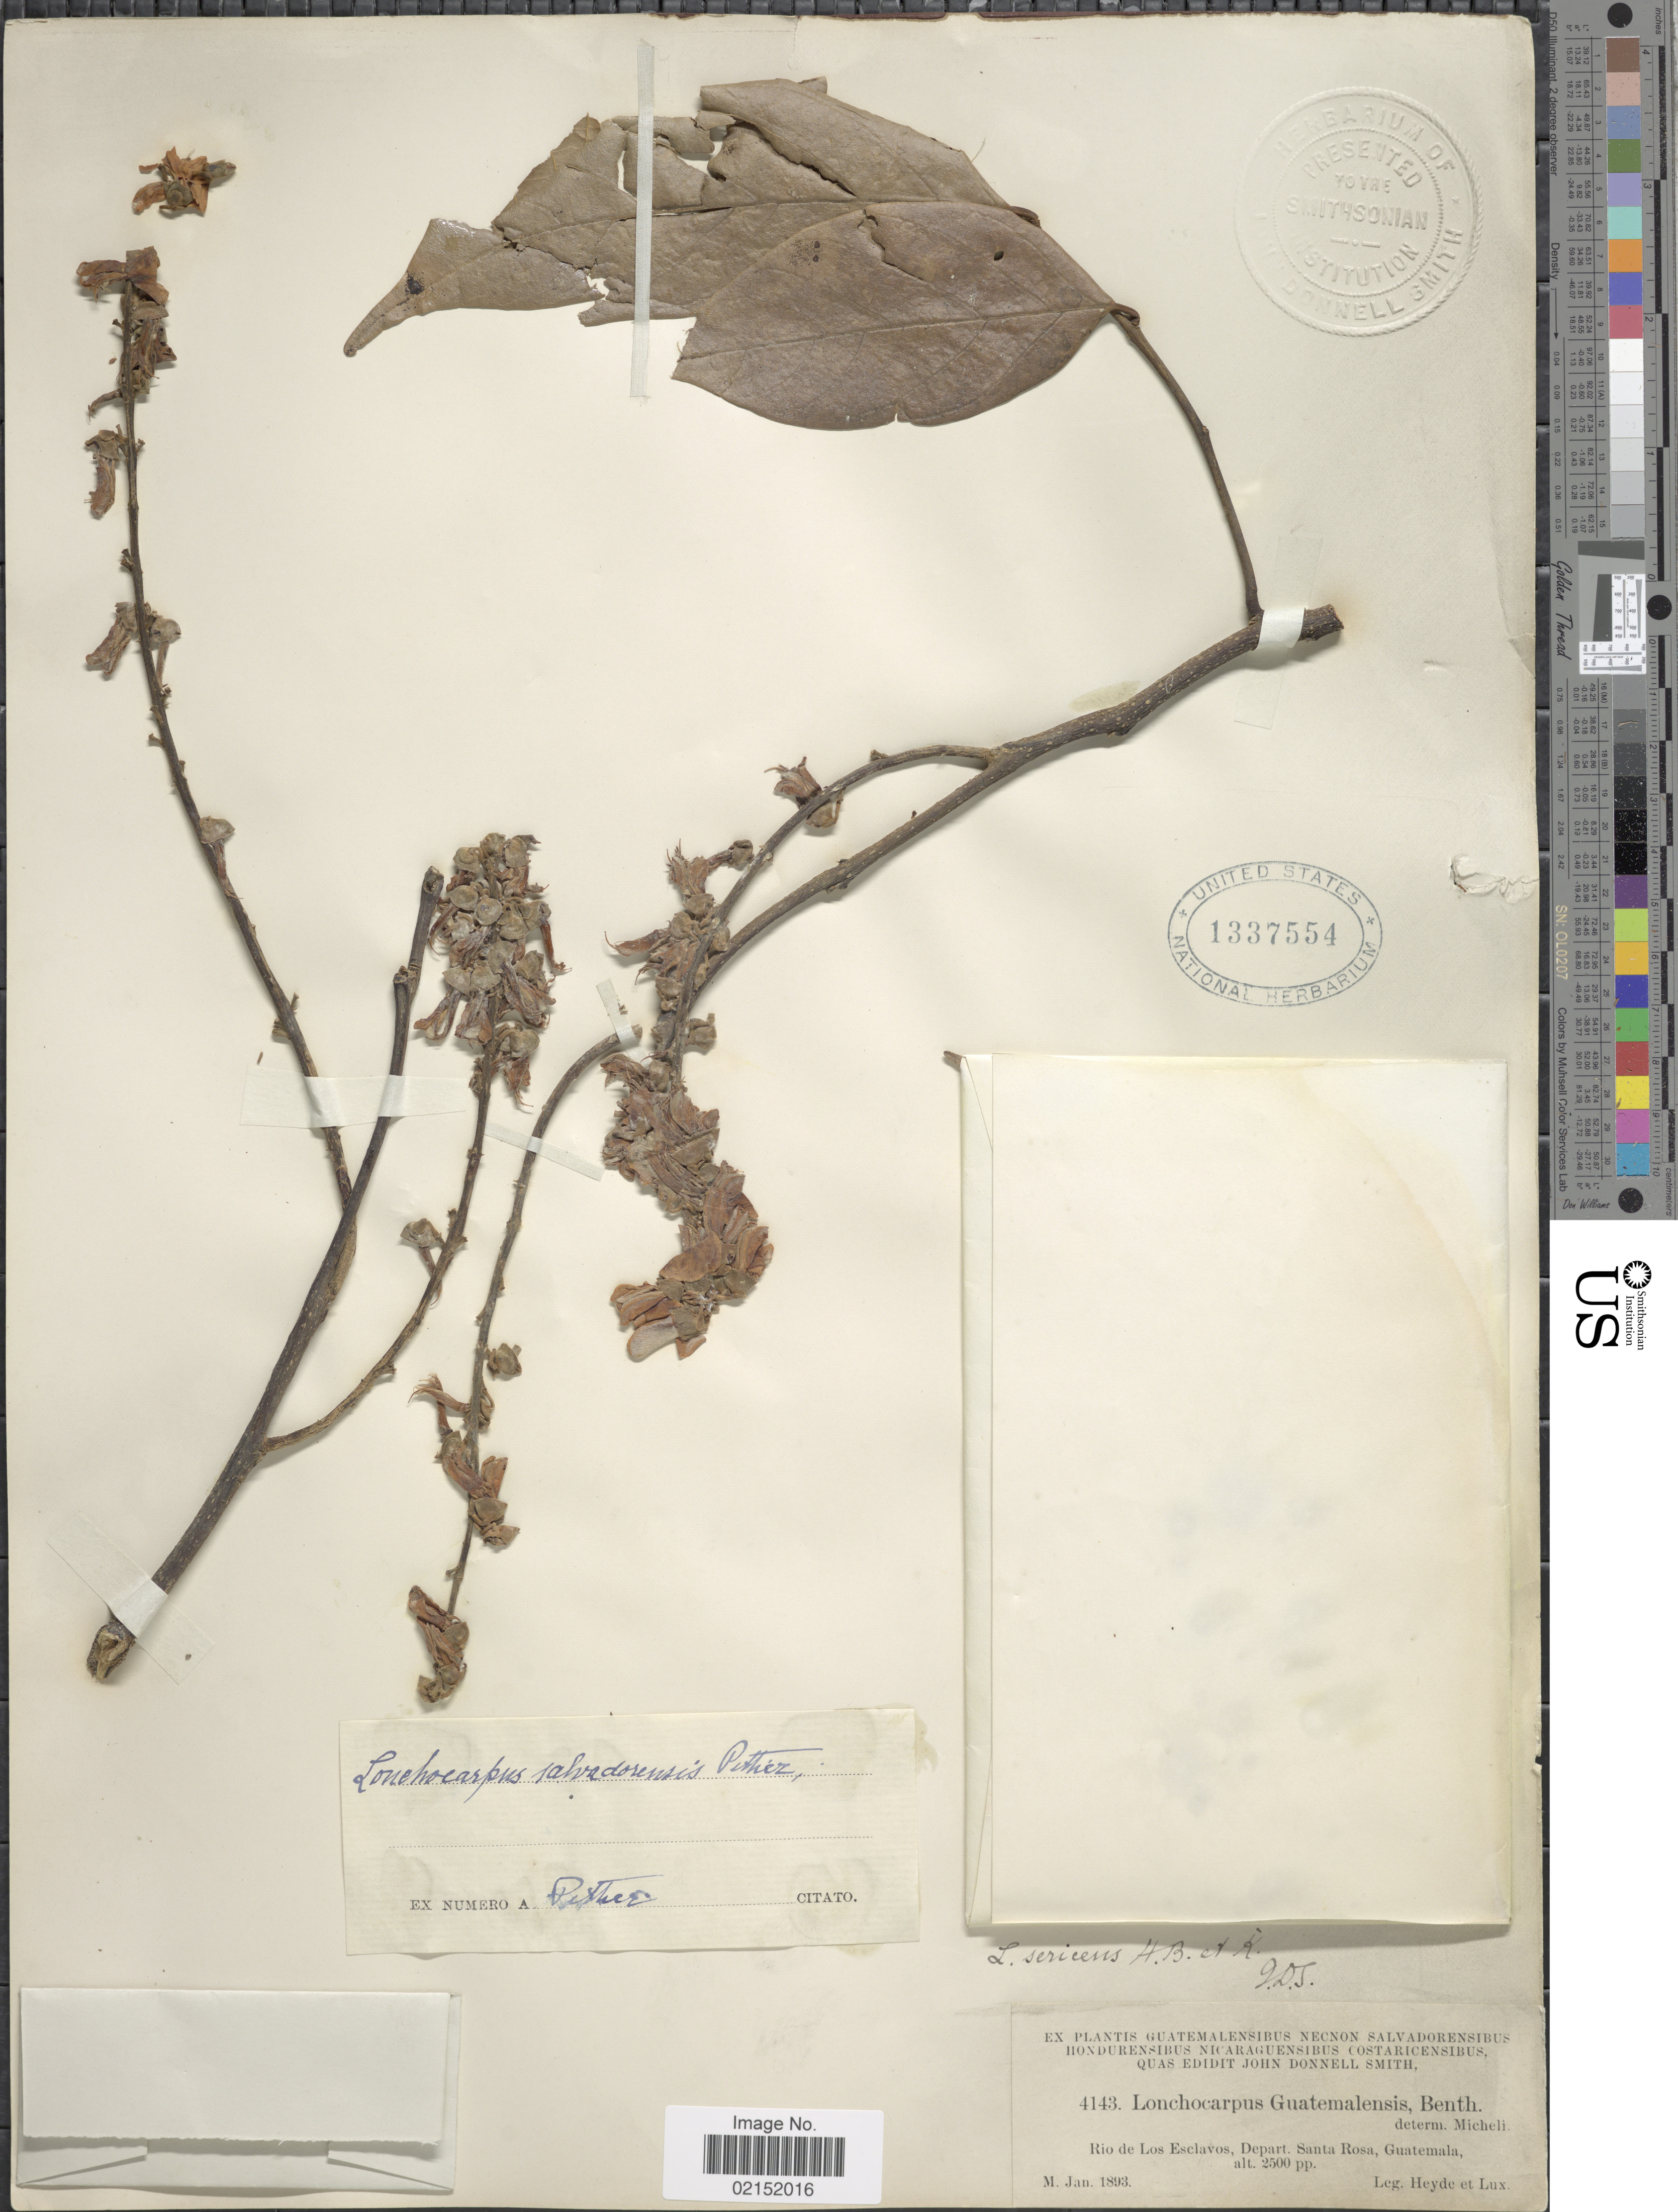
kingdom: Plantae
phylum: Tracheophyta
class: Magnoliopsida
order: Fabales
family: Fabaceae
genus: Lonchocarpus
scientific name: Lonchocarpus salvadorensis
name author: Pittier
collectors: Heyde & Lux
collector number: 4143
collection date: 1893-01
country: Guatemala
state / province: Santa Rosa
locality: Rio de Los Esclavos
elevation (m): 762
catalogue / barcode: US 1337554